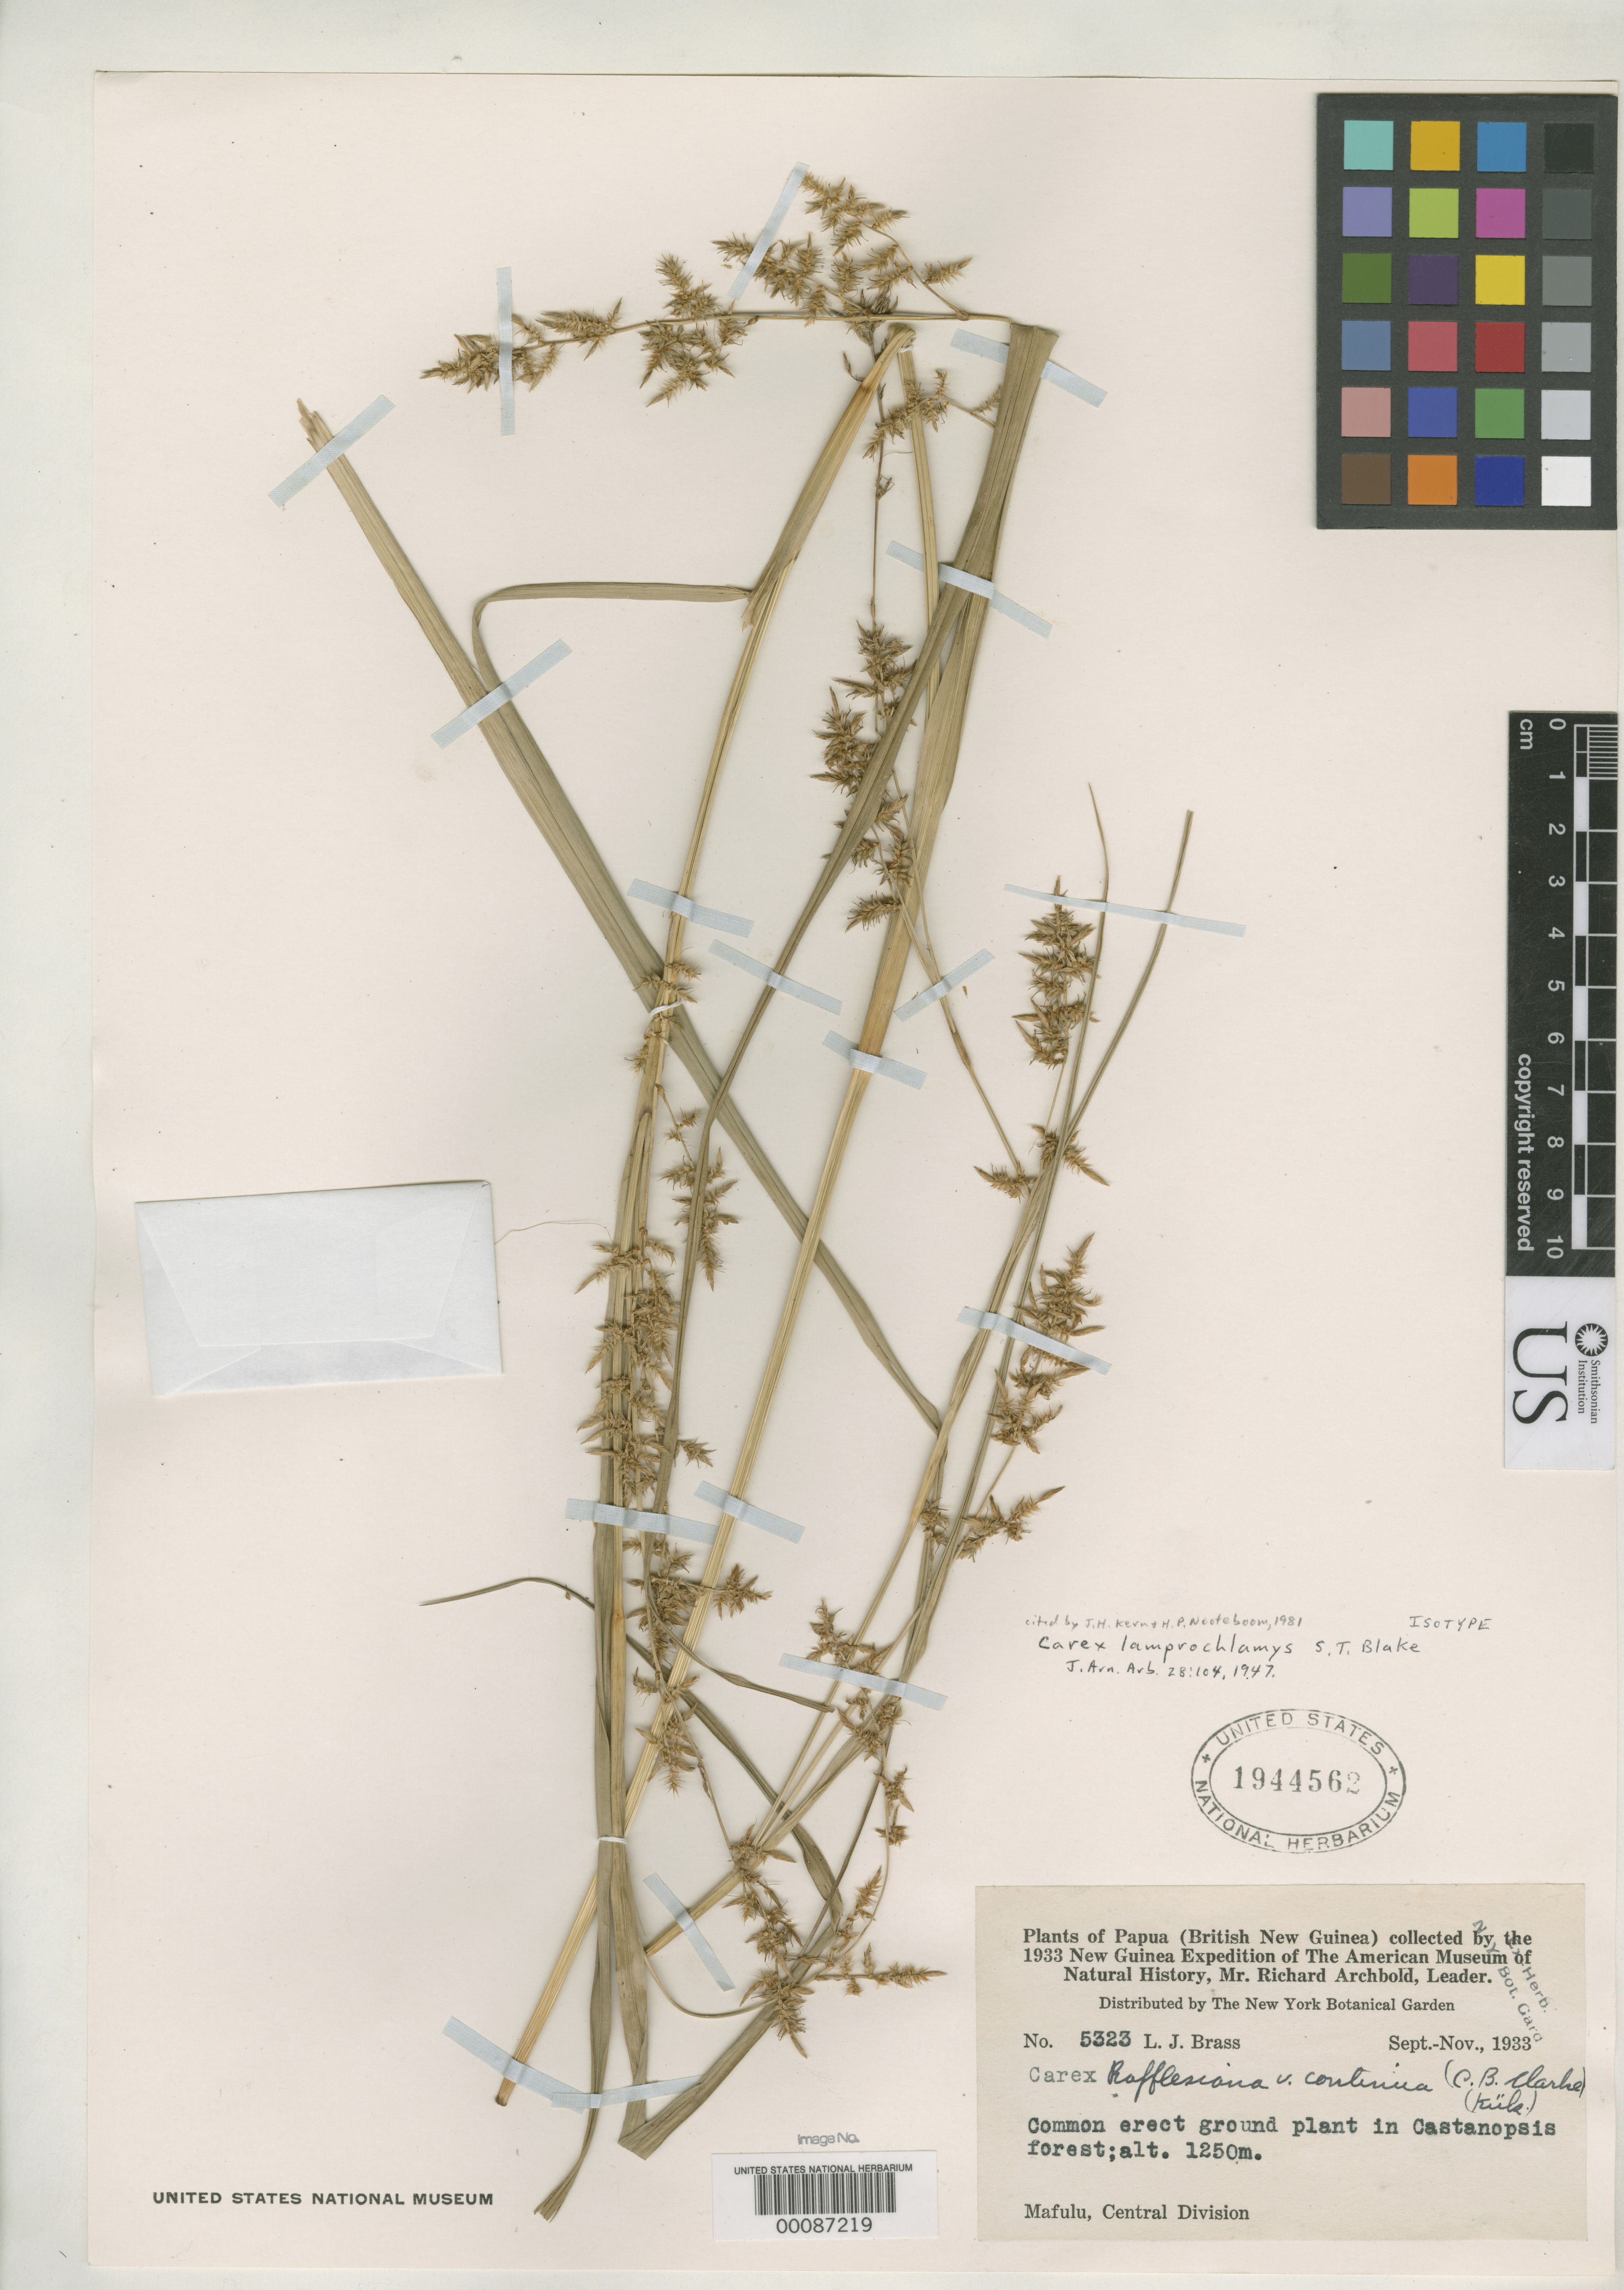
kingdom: Plantae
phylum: Tracheophyta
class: Liliopsida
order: Poales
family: Cyperaceae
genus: Carex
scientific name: Carex lamprochlamys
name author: S.T. Blake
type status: Isotype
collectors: L. J. Brass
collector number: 5323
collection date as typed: Sep 1933 to -- Nov 1933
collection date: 1933-09/1933-11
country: Papua New Guinea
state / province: Central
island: New Guinea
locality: Mafulu.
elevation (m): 1250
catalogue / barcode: US 1944562